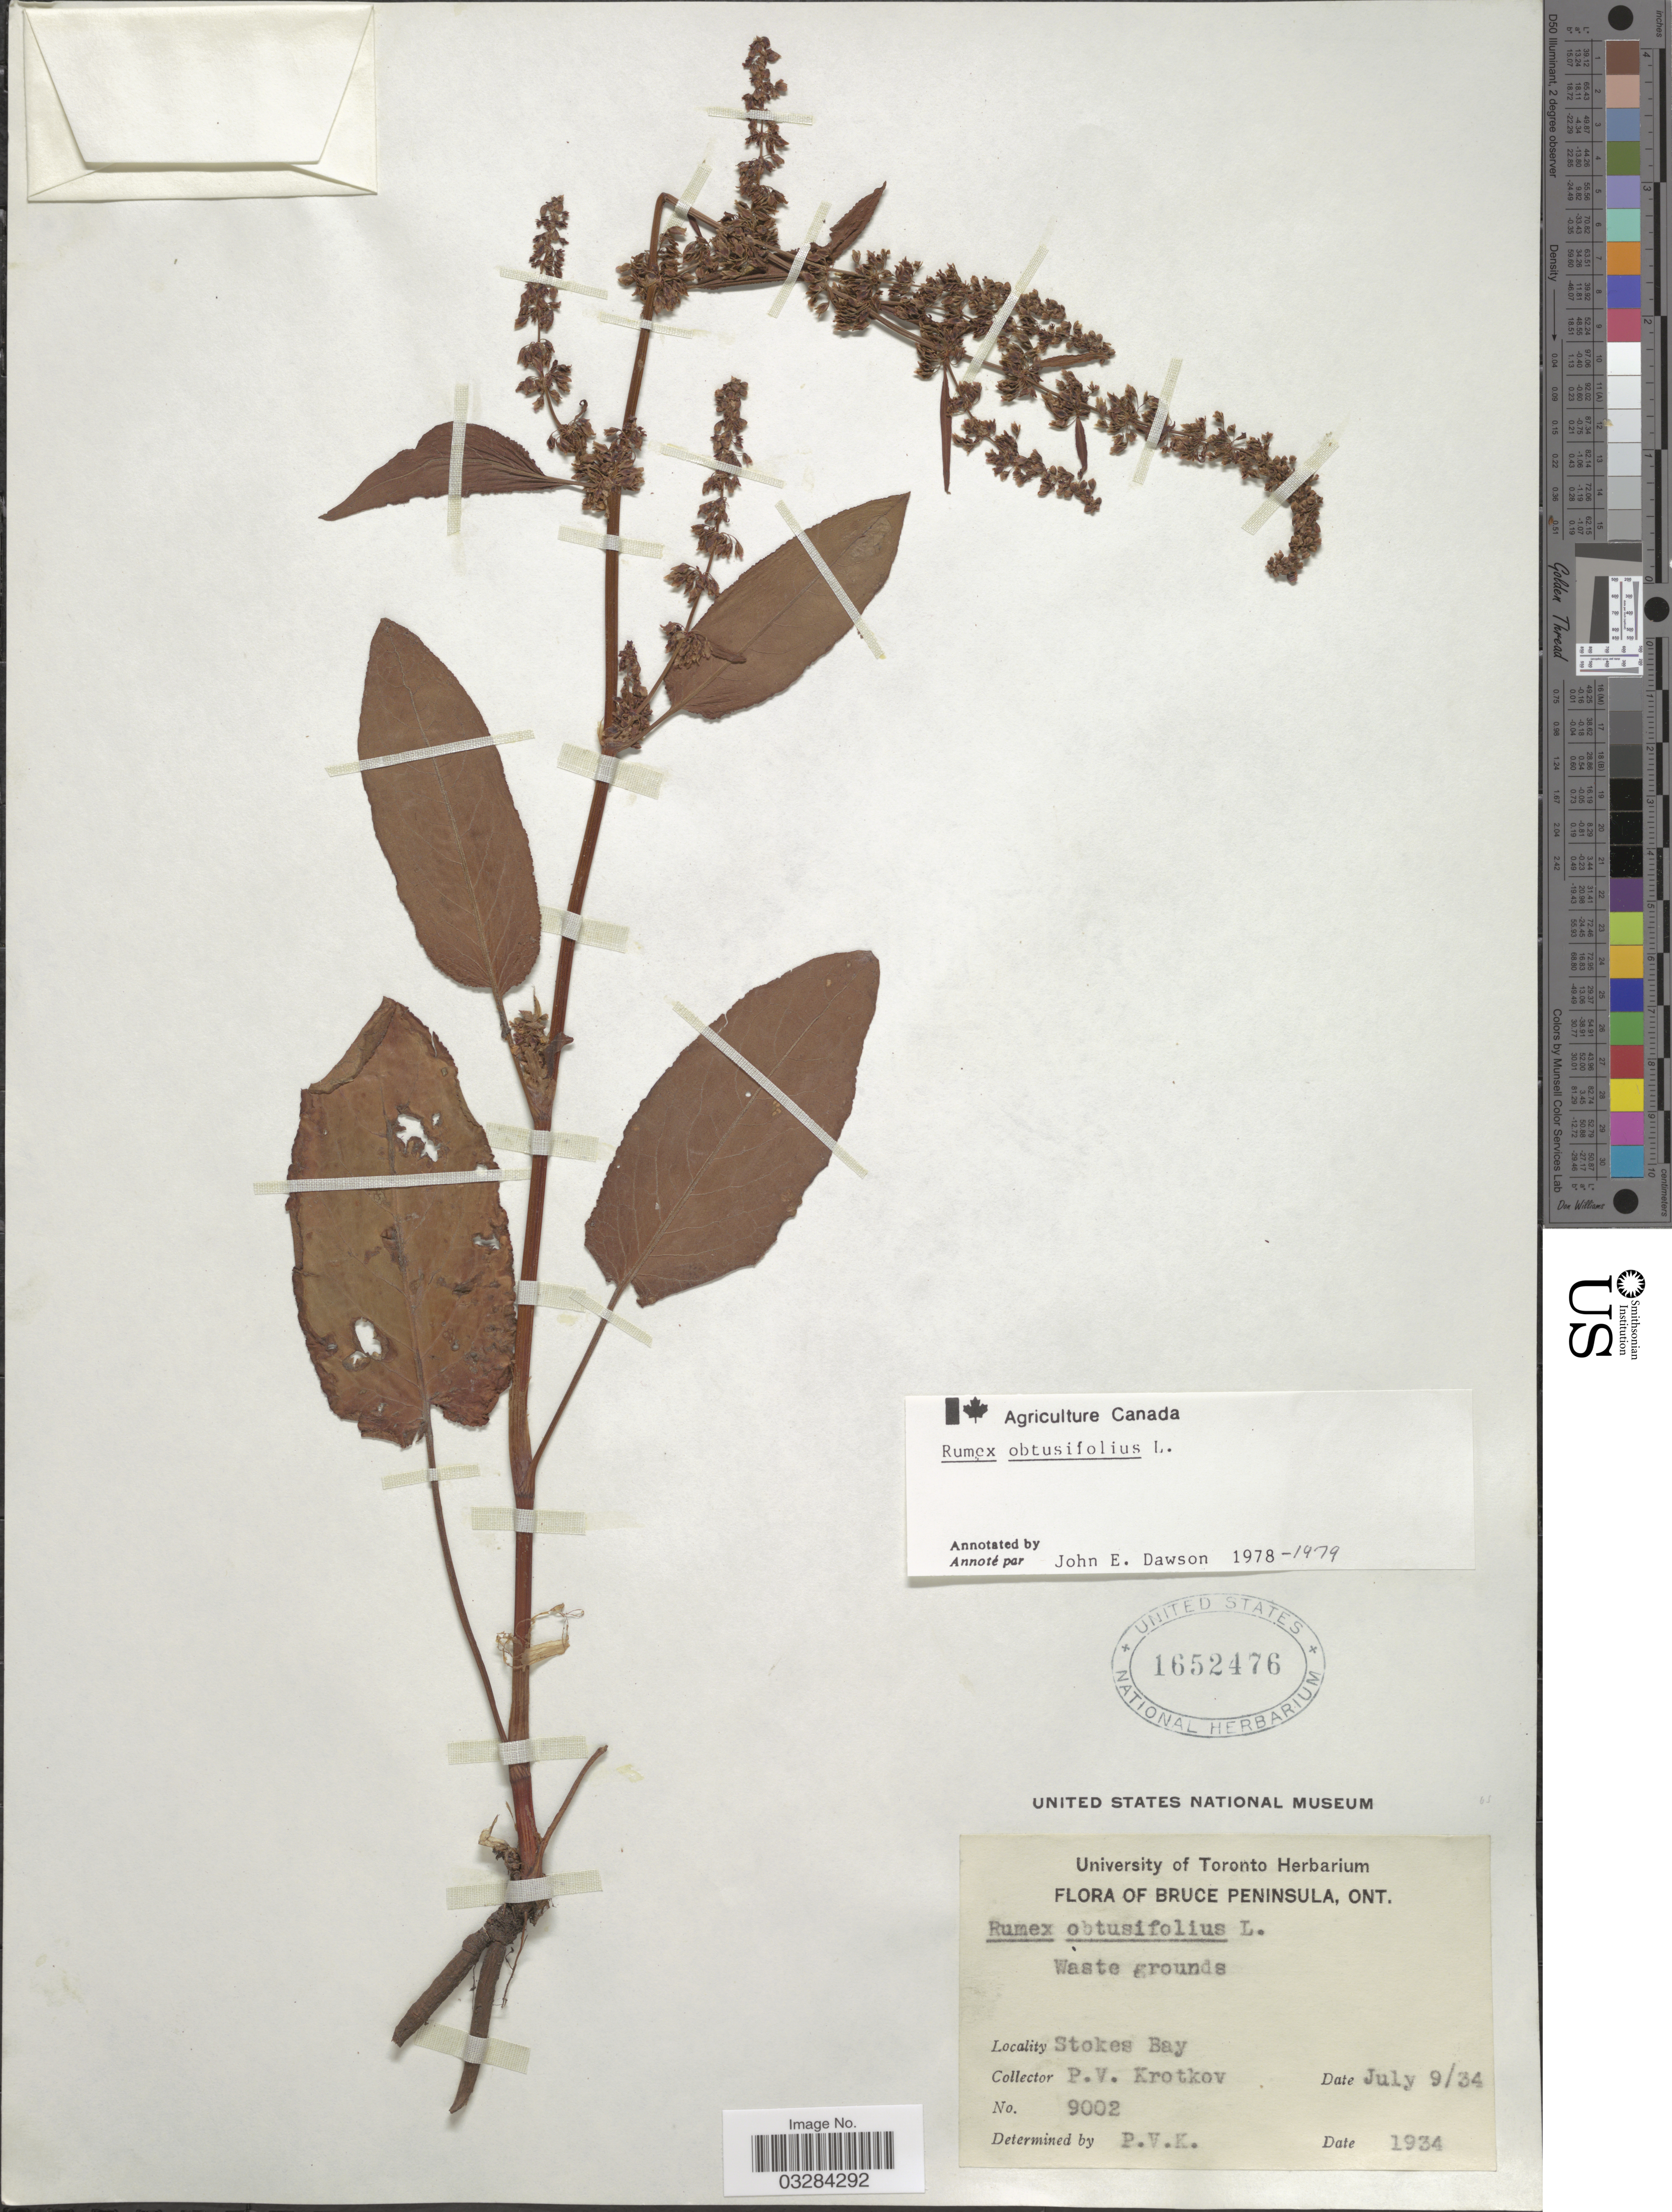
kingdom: Plantae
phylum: Tracheophyta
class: Magnoliopsida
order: Caryophyllales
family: Polygonaceae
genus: Rumex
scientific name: Rumex obtusifolius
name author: L.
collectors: P. V. Krotkov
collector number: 9002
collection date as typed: Transcribed d/m/y: 9/7/34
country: Canada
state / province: Ontario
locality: Bruce Peninsula. Stokes Bay.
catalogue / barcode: US 1652476